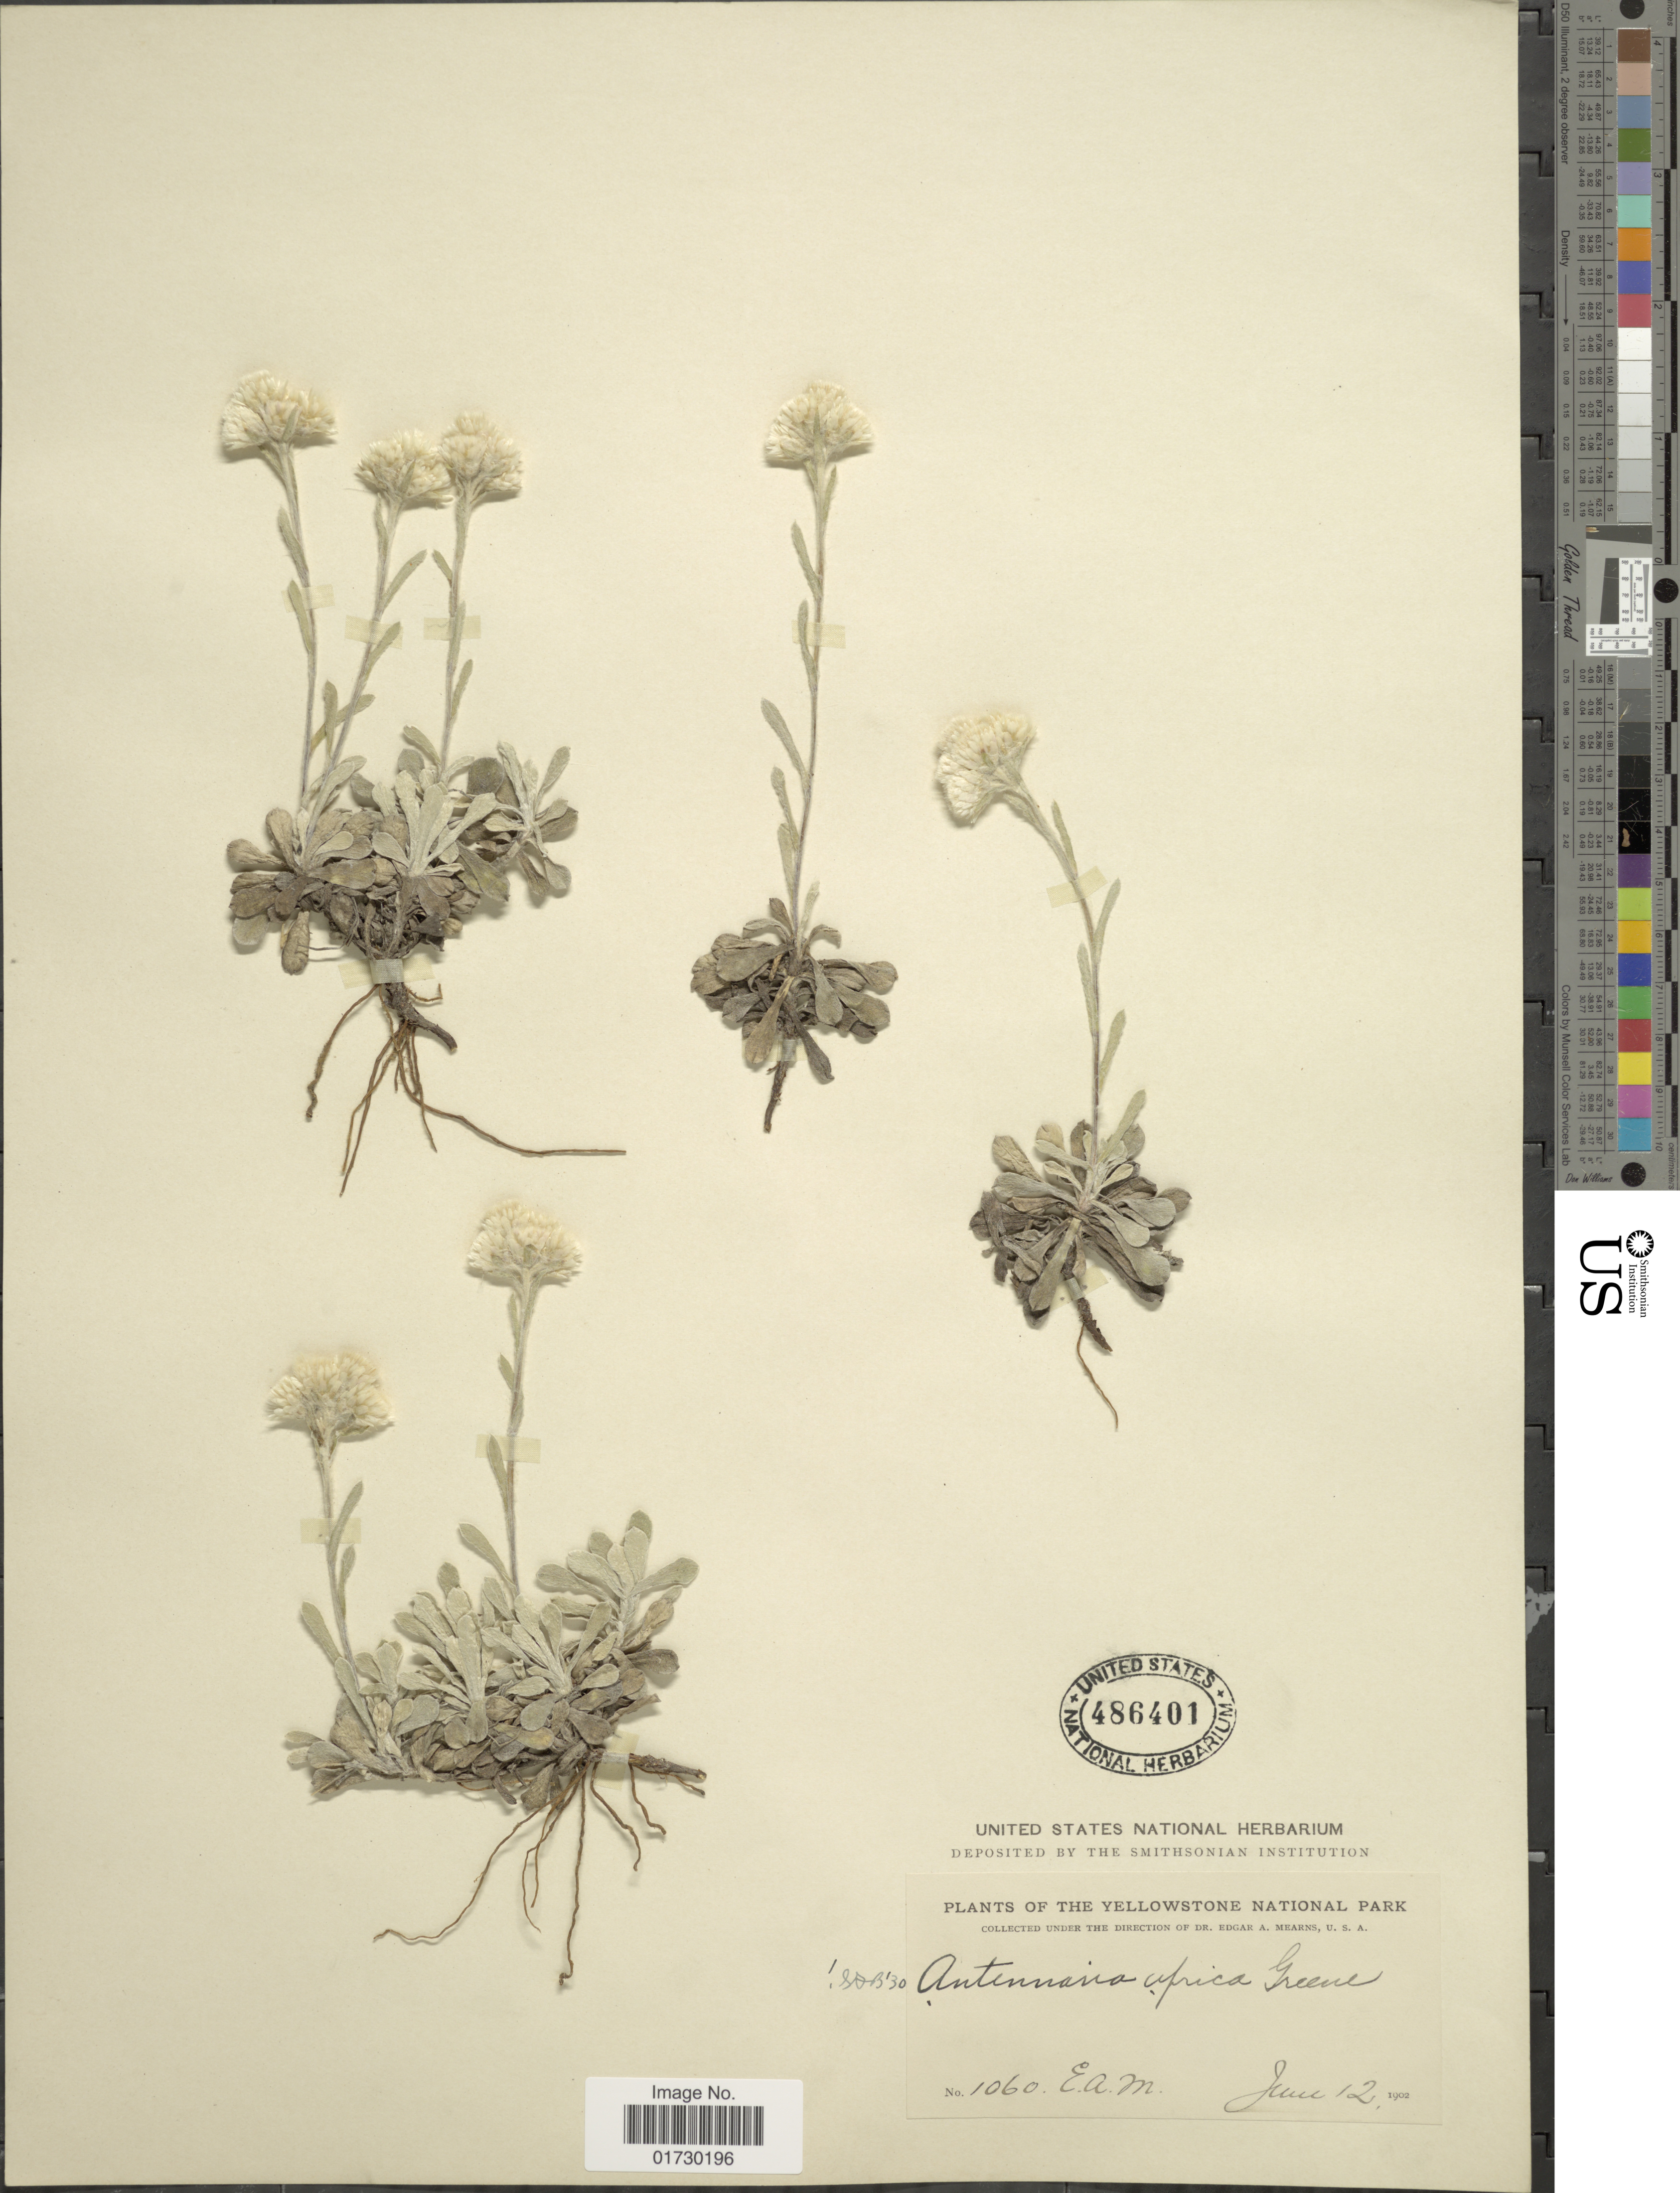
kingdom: Plantae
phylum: Tracheophyta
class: Magnoliopsida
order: Asterales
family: Asteraceae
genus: Antennaria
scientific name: Antennaria aprica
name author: Greene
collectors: E. A. Mearns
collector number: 1060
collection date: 1902-06-12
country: United States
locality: The Yellowstone National Park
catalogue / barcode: US 486401